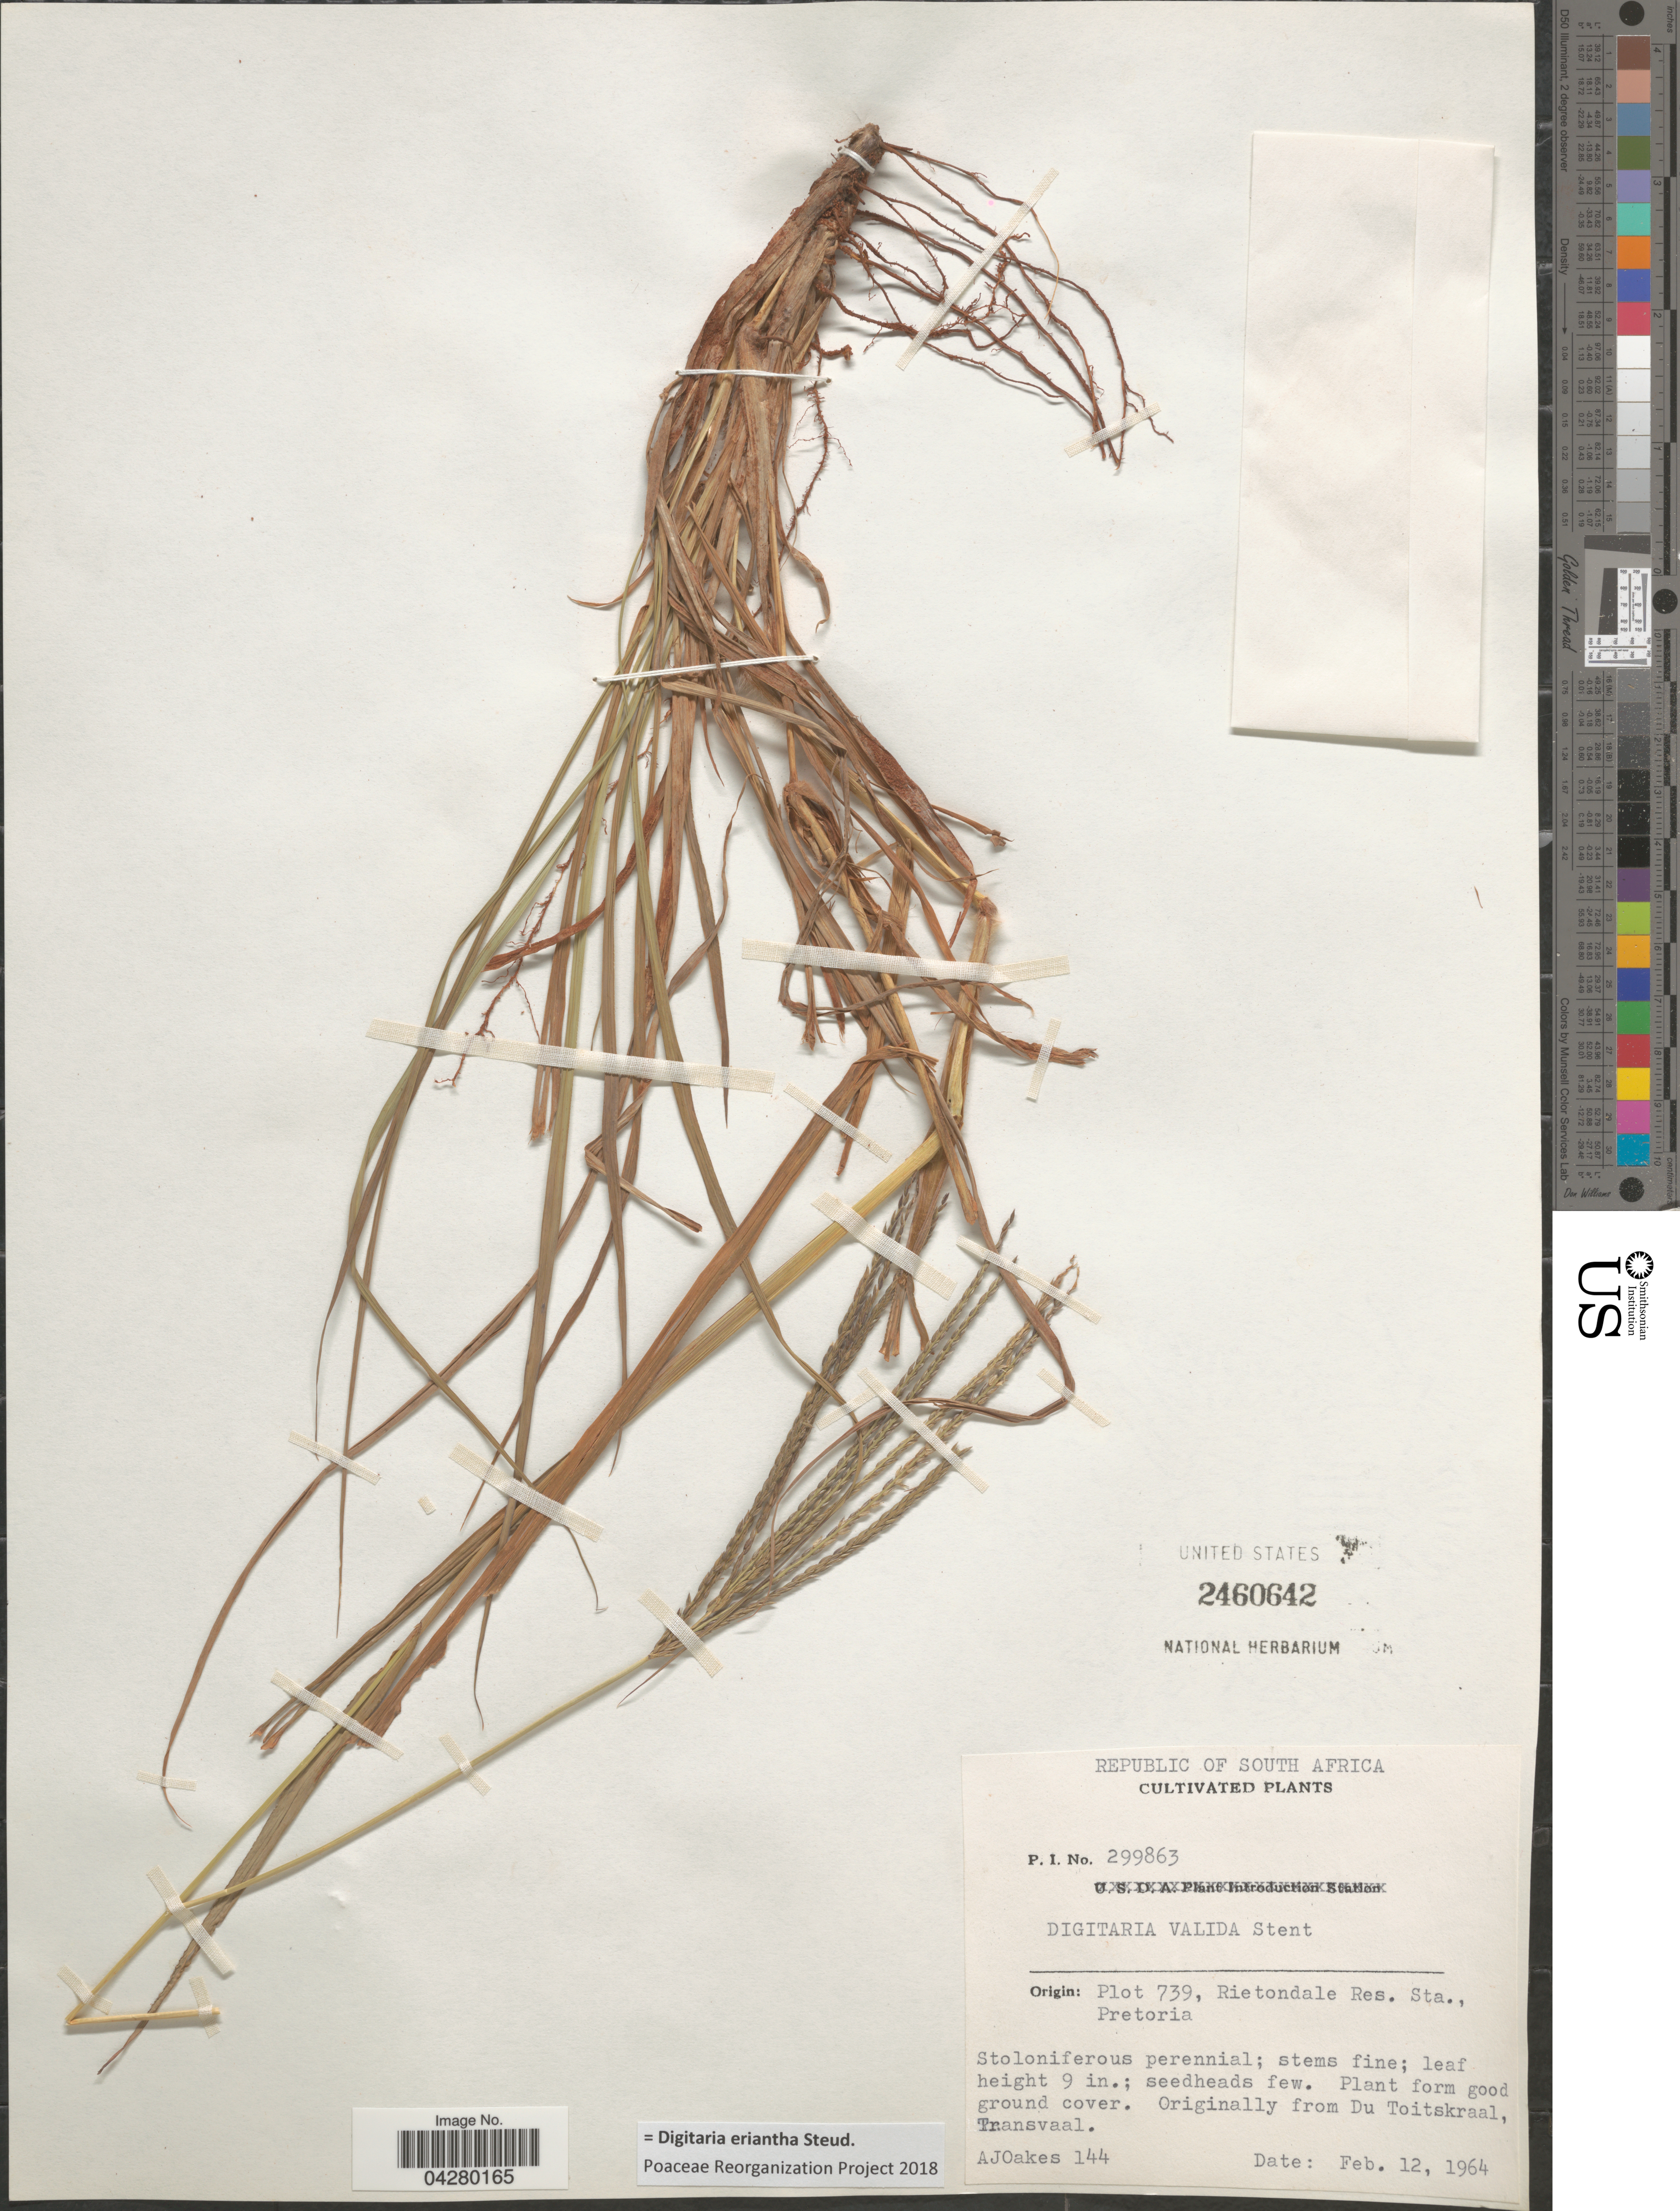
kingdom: Plantae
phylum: Tracheophyta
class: Liliopsida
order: Poales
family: Poaceae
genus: Digitaria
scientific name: Digitaria eriantha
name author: Steud.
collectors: A. Oakes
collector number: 144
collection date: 1964-02-12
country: South Africa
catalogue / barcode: US 2460642